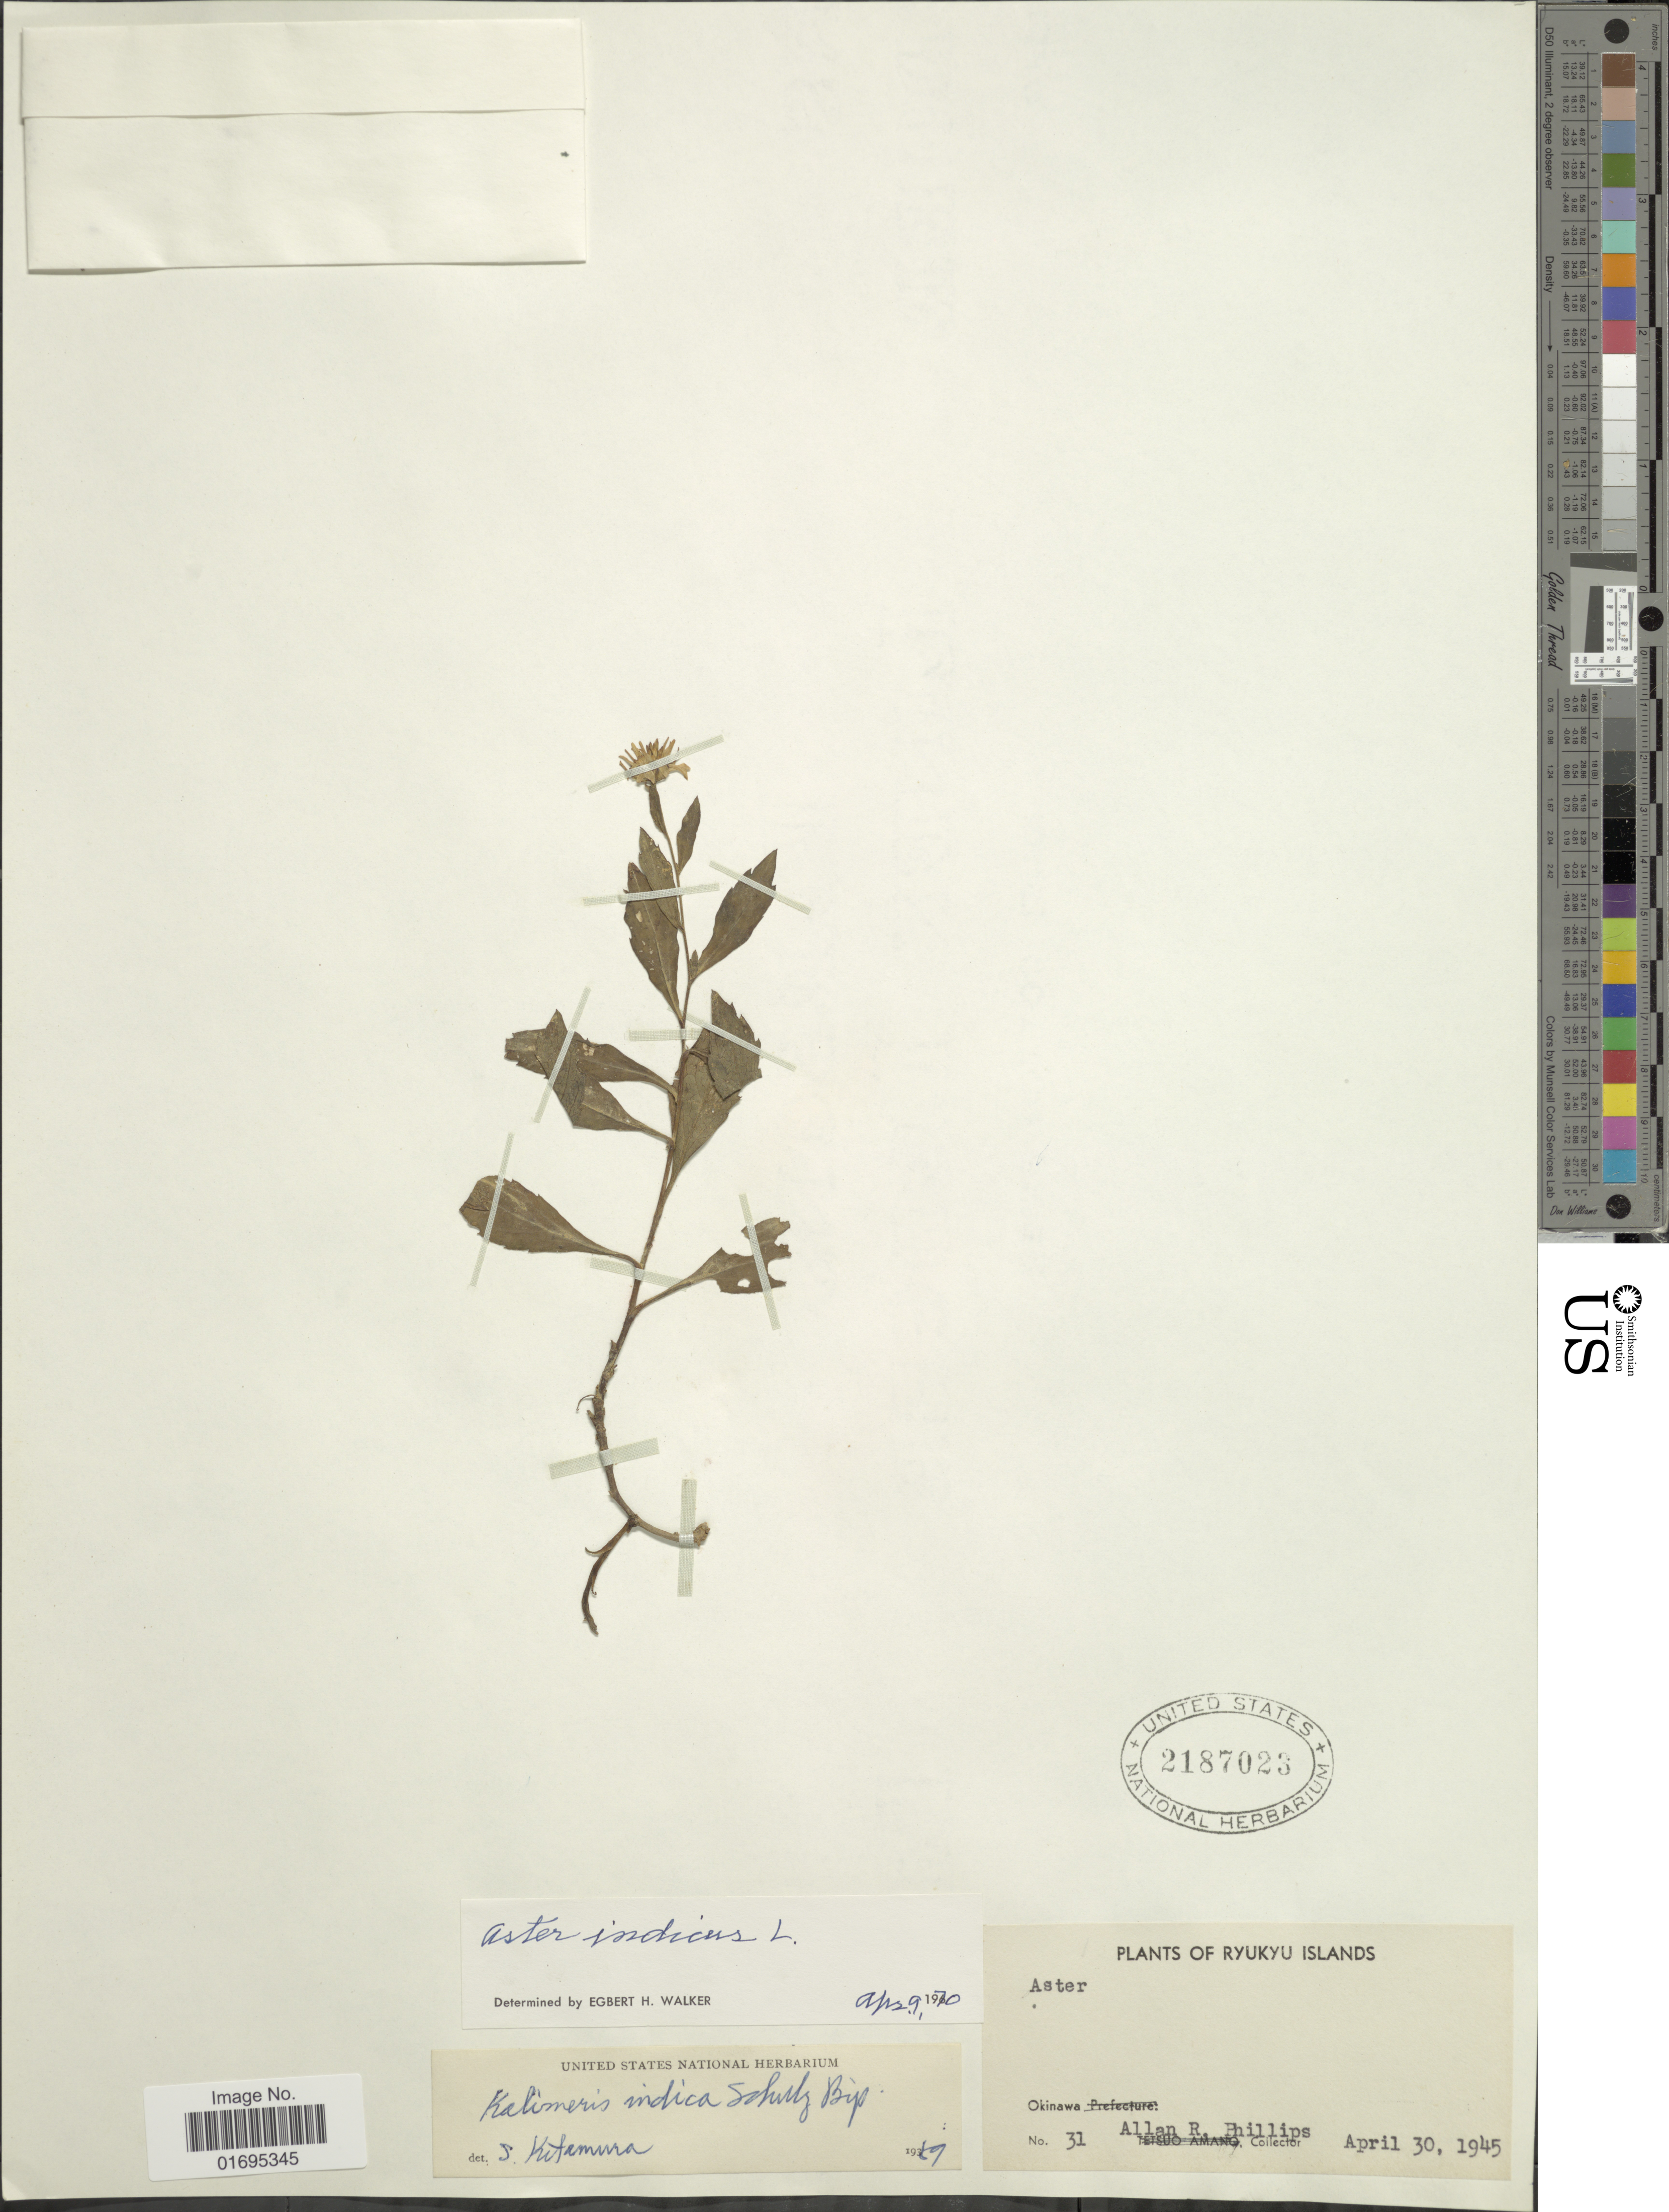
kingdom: Plantae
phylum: Tracheophyta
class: Magnoliopsida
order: Asterales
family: Asteraceae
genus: Kalimeris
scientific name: Kalimeris indica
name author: (L.) Sch. Bip.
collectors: A. R. Phillips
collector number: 31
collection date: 1945-04-30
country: Japan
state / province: Okinawa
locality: Ryukyu Islands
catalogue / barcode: US 2187023